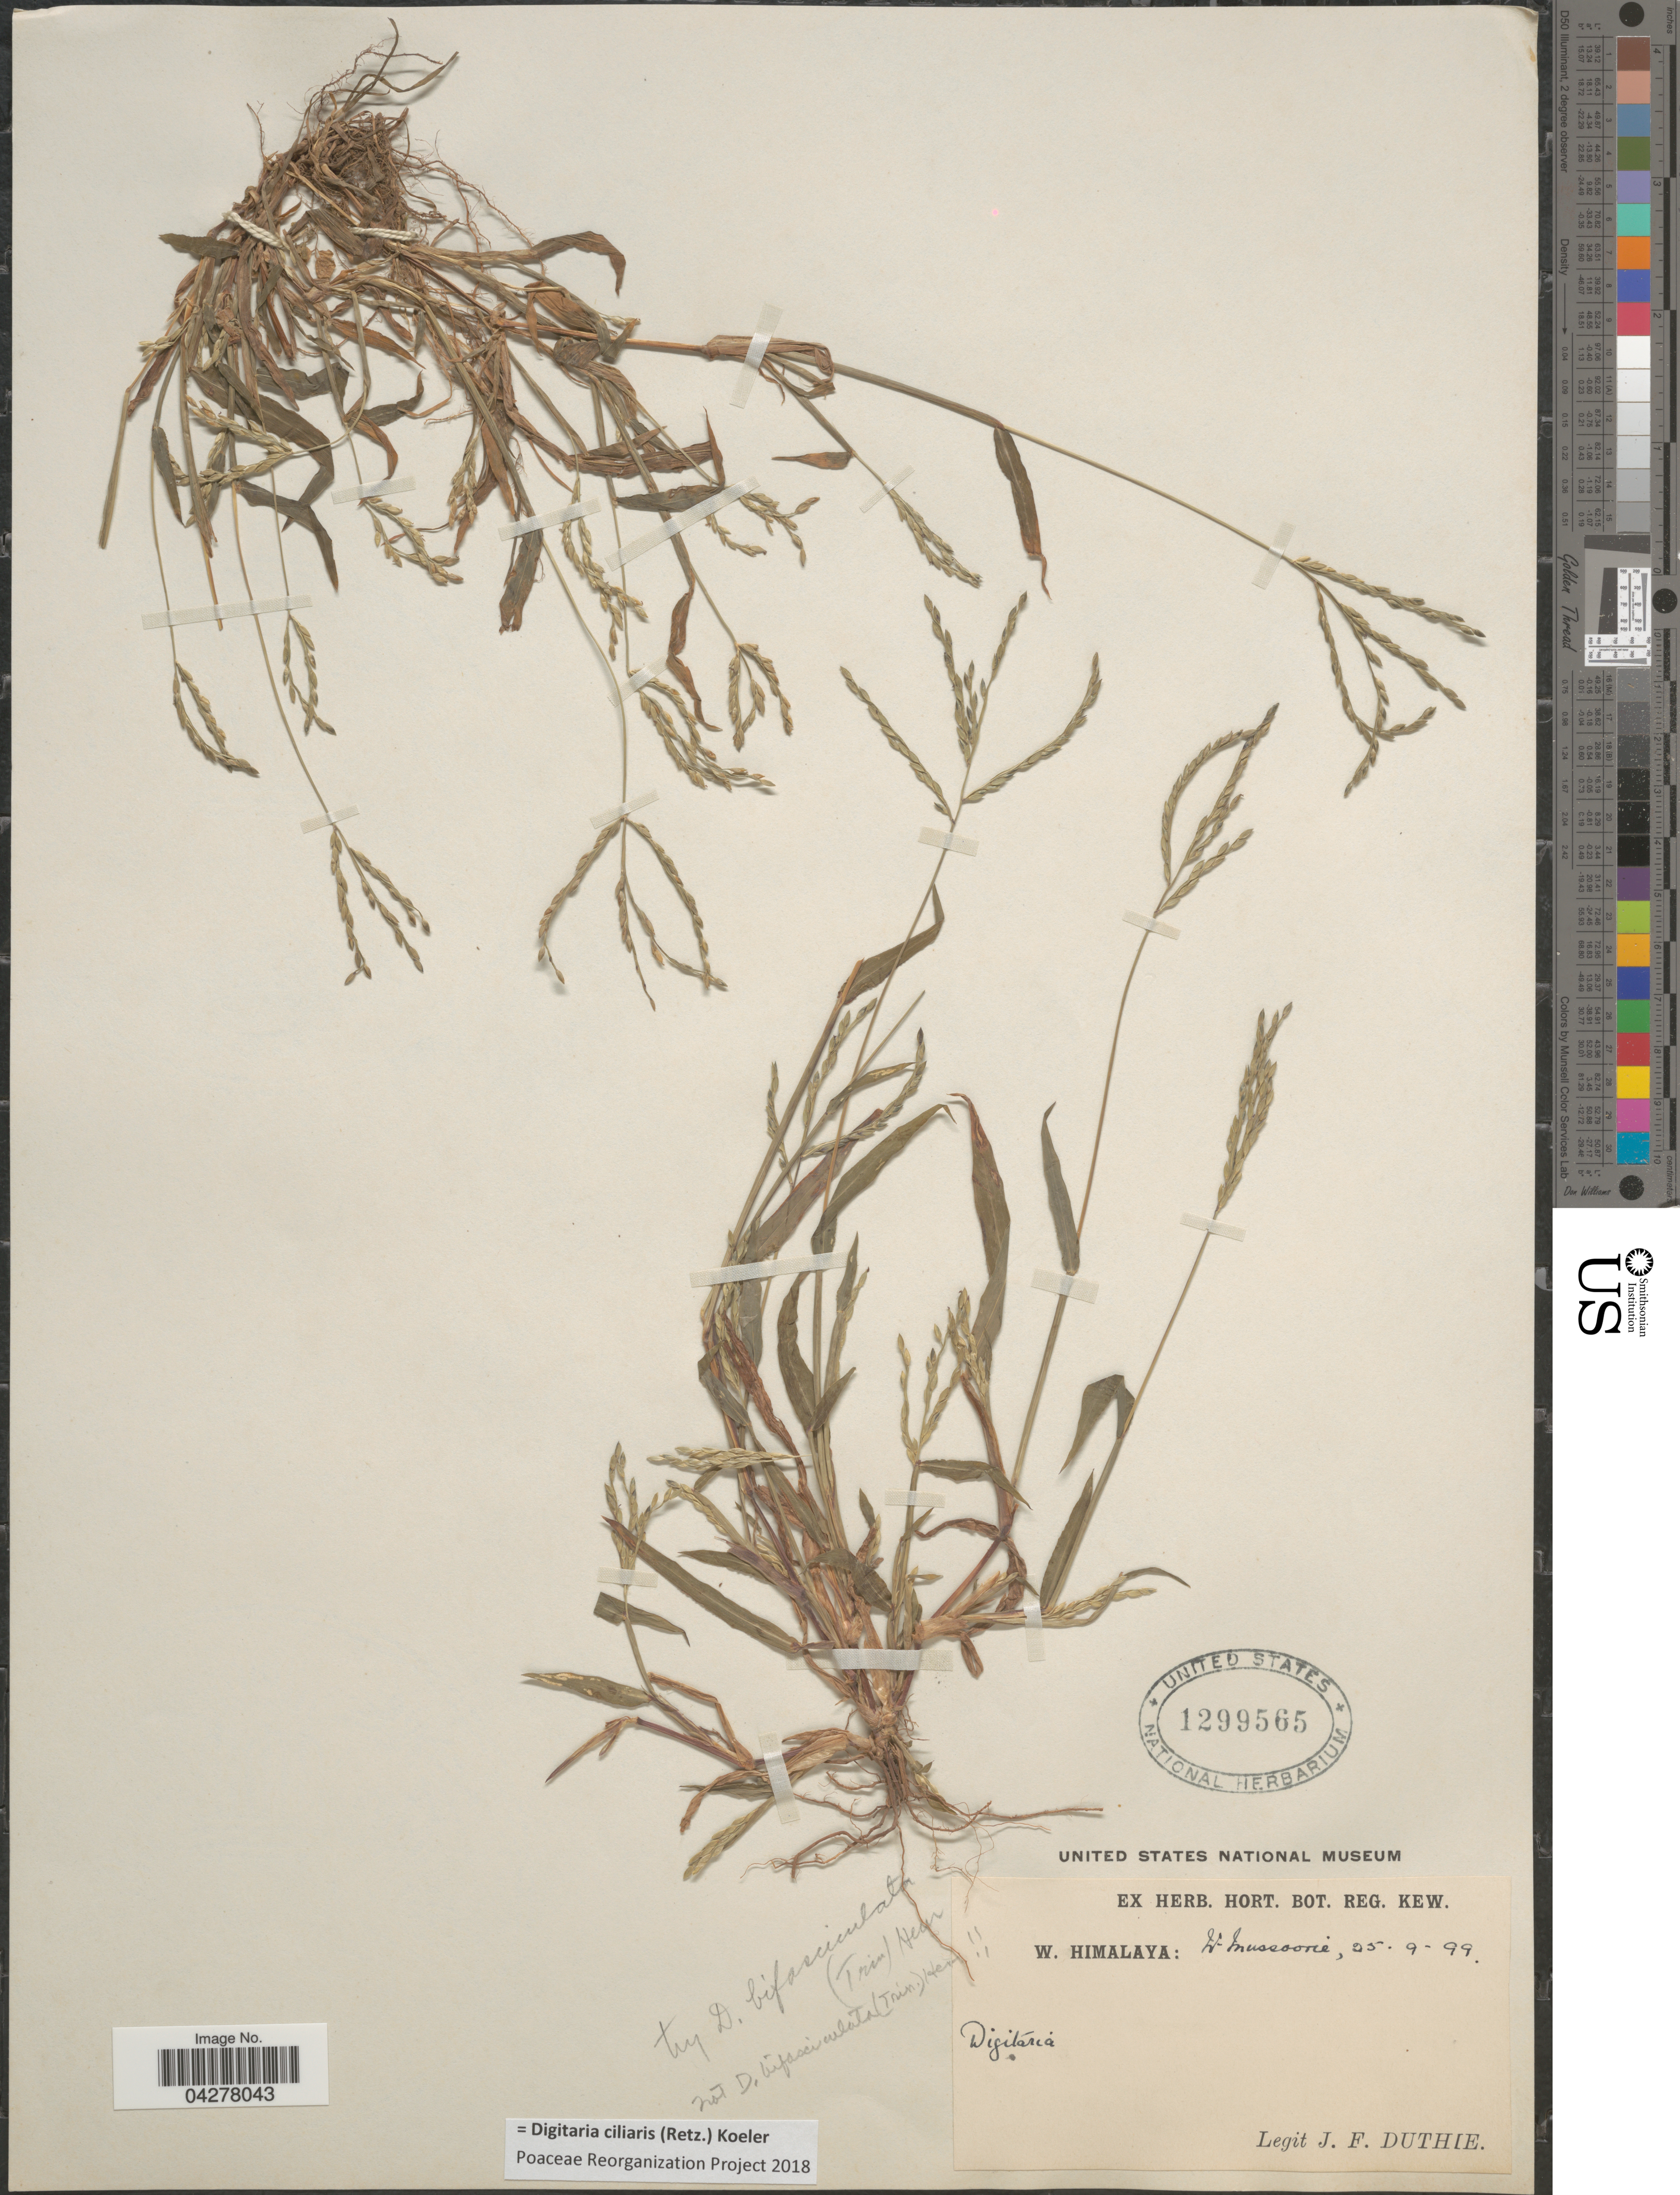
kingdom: Plantae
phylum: Tracheophyta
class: Liliopsida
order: Poales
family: Poaceae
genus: Digitaria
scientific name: Digitaria compacta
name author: (Roth) Veldkamp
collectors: J. F. Duthie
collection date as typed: Transcribed d/m/y: 25/9/99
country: India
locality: W. Himalaya: W. Mussoorie.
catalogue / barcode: US 1299565